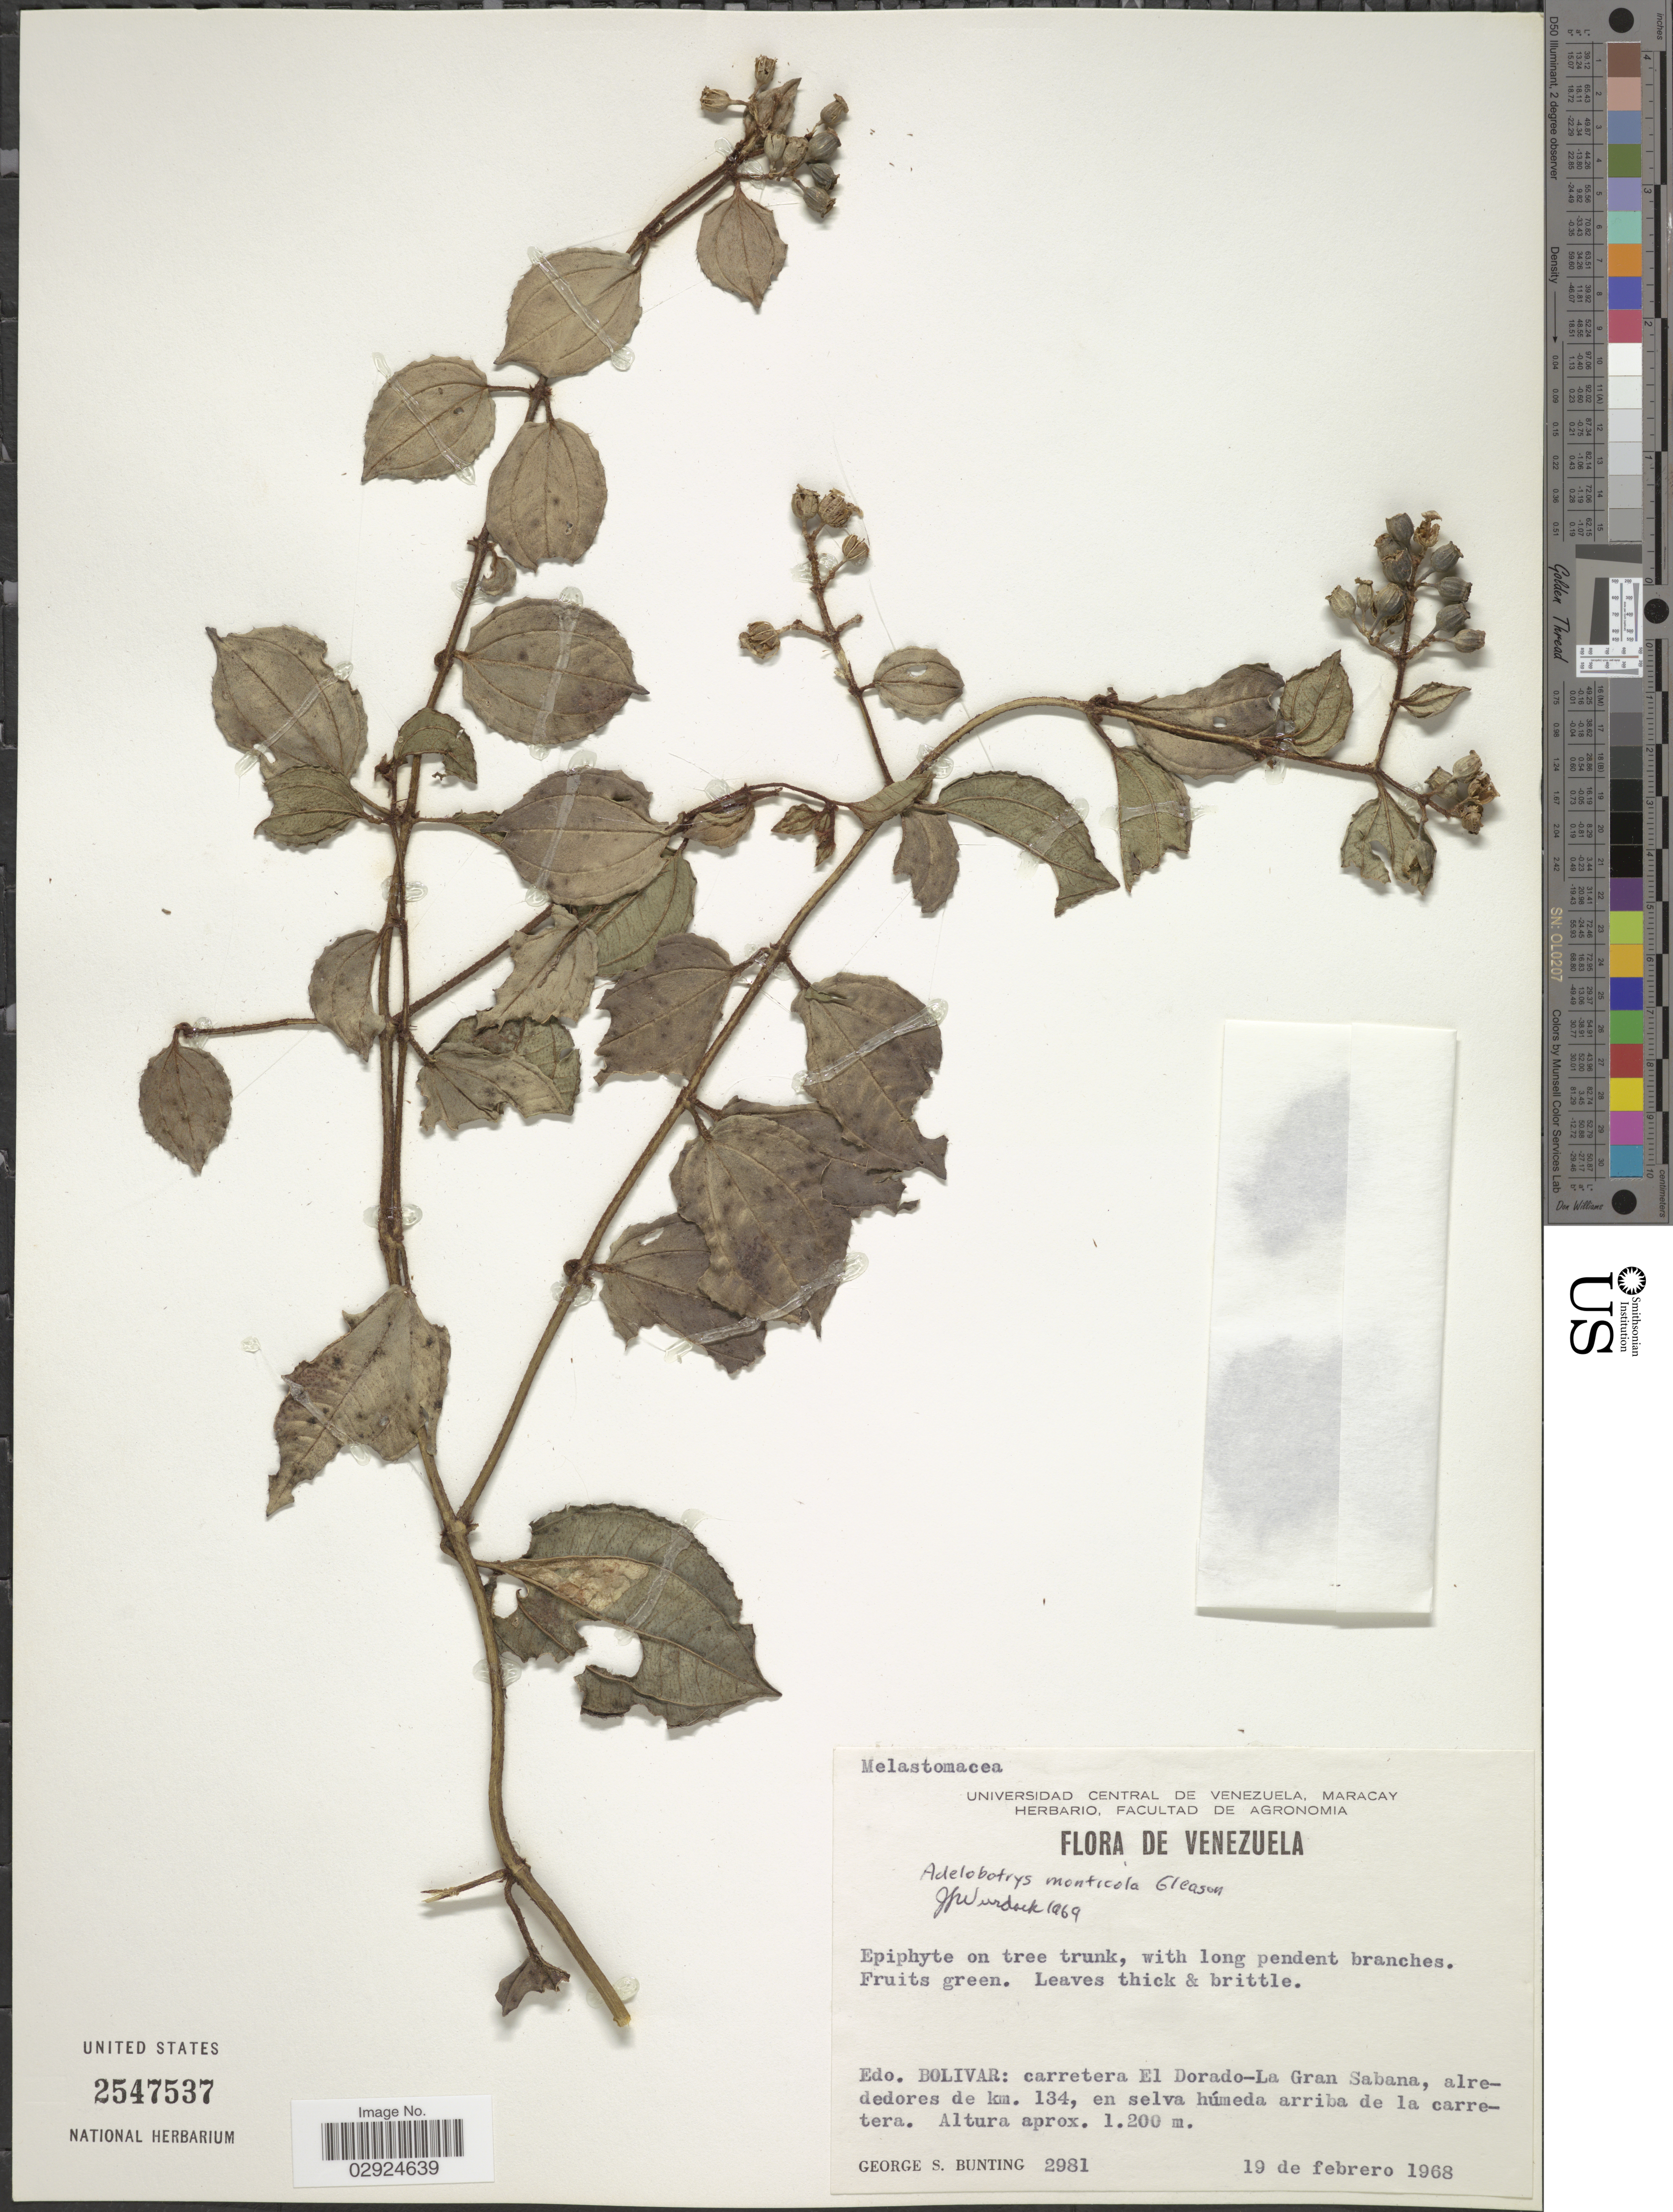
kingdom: Plantae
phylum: Tracheophyta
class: Magnoliopsida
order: Myrtales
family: Melastomataceae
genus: Adelobotrys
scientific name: Adelobotrys monticola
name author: Gleason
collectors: G. S. Bunting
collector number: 2981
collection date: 1968-02-19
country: Venezuela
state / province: Bolivar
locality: Edo. Bolivar: carretera El Dorado-La Gran Sabana, alrededores de km. 134, en selva húmeda arriba de la carretera.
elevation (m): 1200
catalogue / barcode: US 2547537